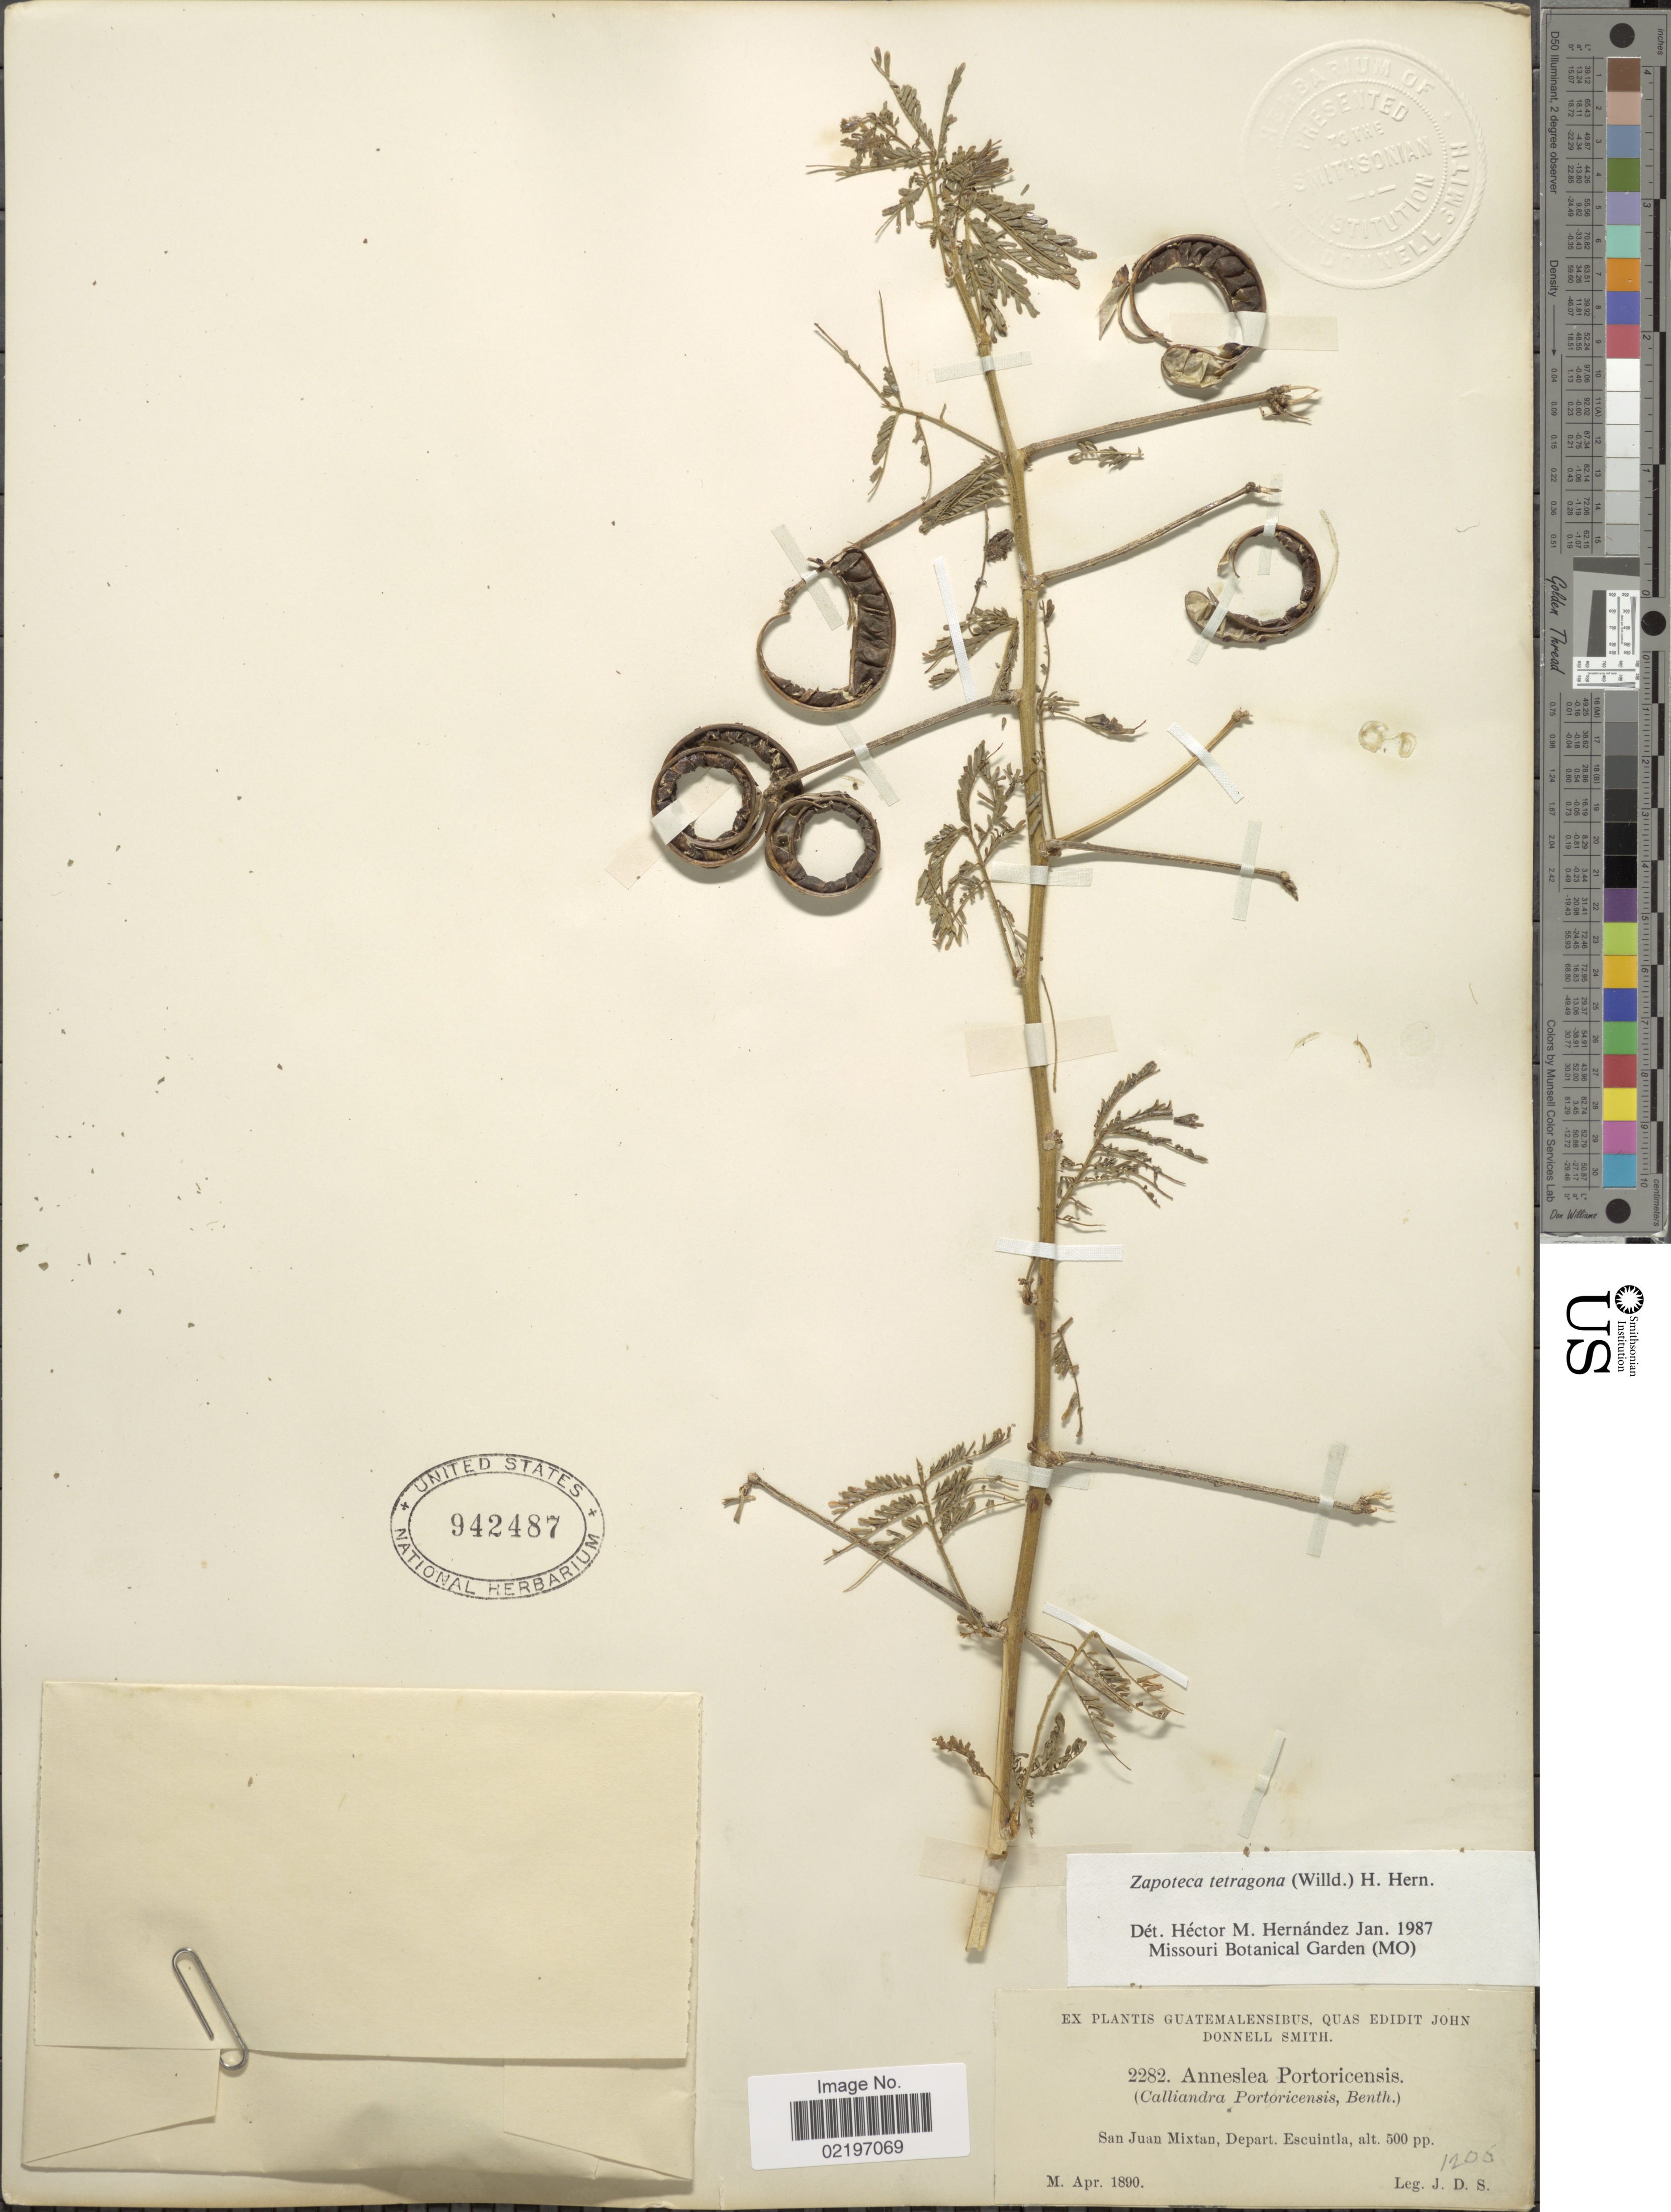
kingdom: Plantae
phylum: Tracheophyta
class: Magnoliopsida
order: Fabales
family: Fabaceae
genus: Zapoteca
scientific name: Zapoteca tetragona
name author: (Willd.) H.M. Hern.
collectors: J. Donnell Smith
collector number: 2282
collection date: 1890-04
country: Guatemala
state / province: Escuintla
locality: San Juan Mixtan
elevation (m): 152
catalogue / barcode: US 942487